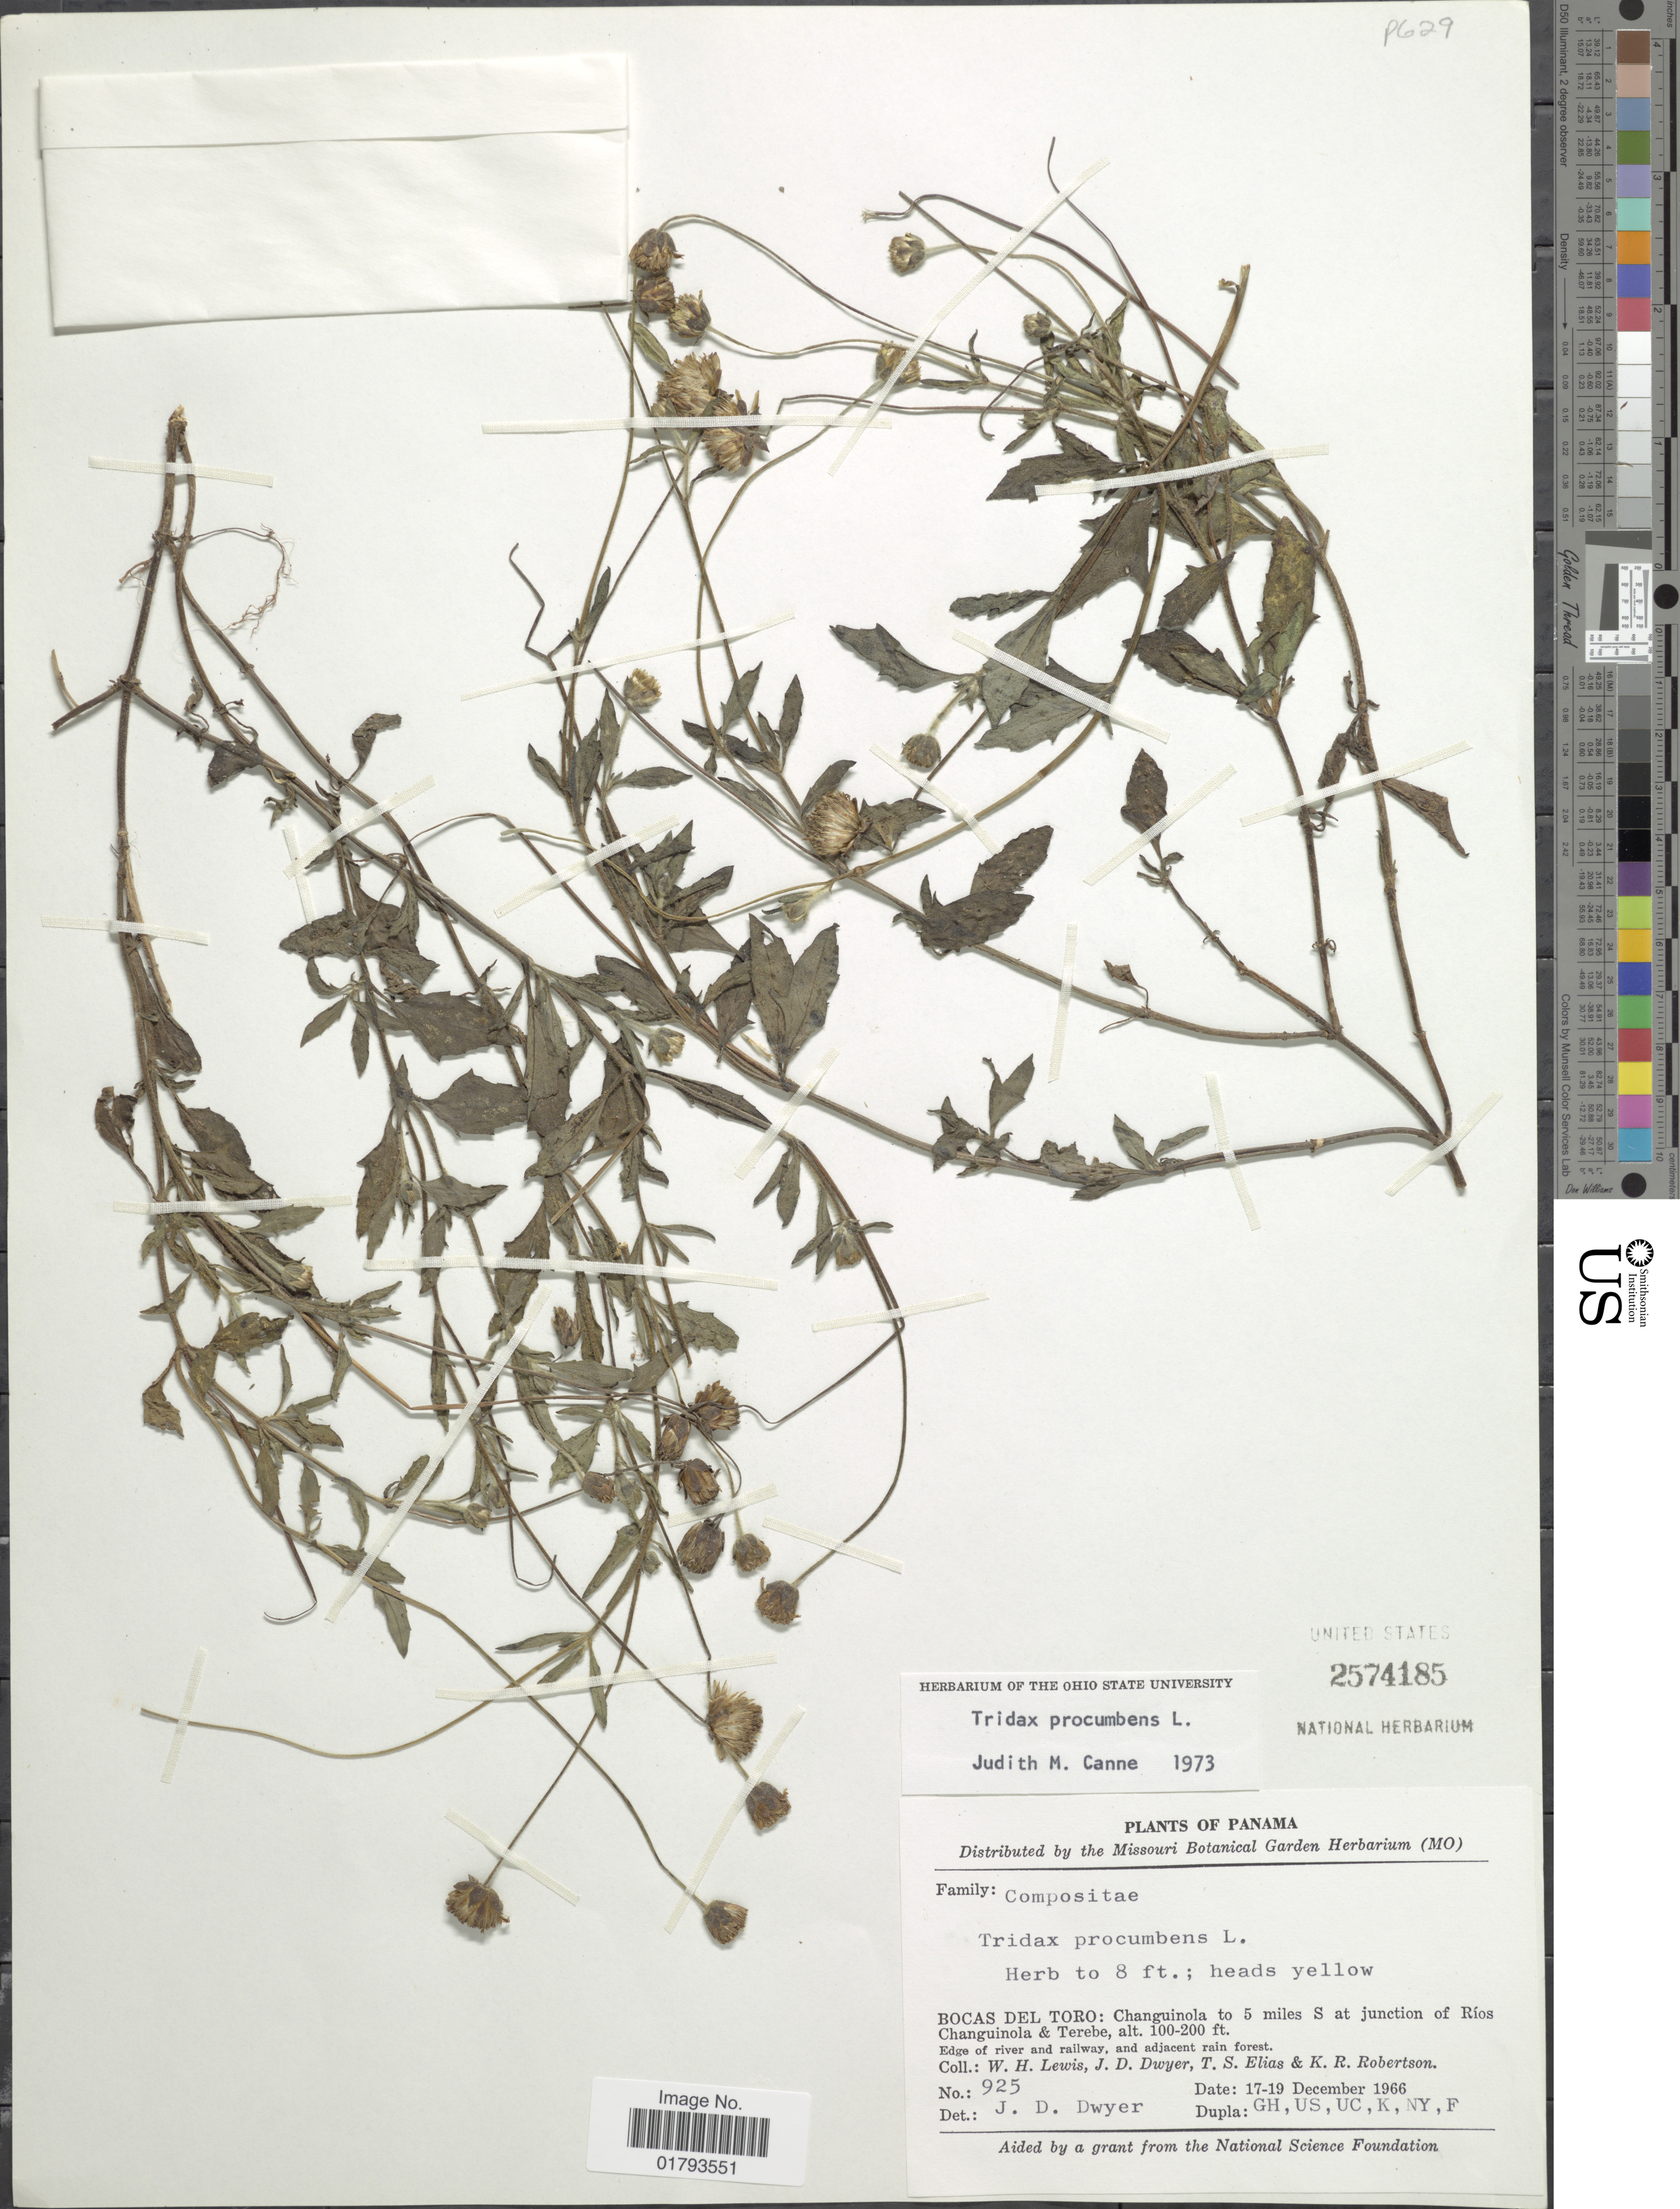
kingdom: Plantae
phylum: Tracheophyta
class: Magnoliopsida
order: Asterales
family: Asteraceae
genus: Tridax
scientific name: Tridax procumbens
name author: L.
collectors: W. H. Lewis, J. D. Dwyer, T. S. Elias & K. Robertson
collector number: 925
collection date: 1966-12-17/1966-12-19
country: Panama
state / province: Bocas del Toro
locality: Bocas del Toro: Changuinola to 5 miles S at junction of Rios Changuinola & Terebe, Edge of river and railway, and adjacent rain forest.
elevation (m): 30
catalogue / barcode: US 2574185